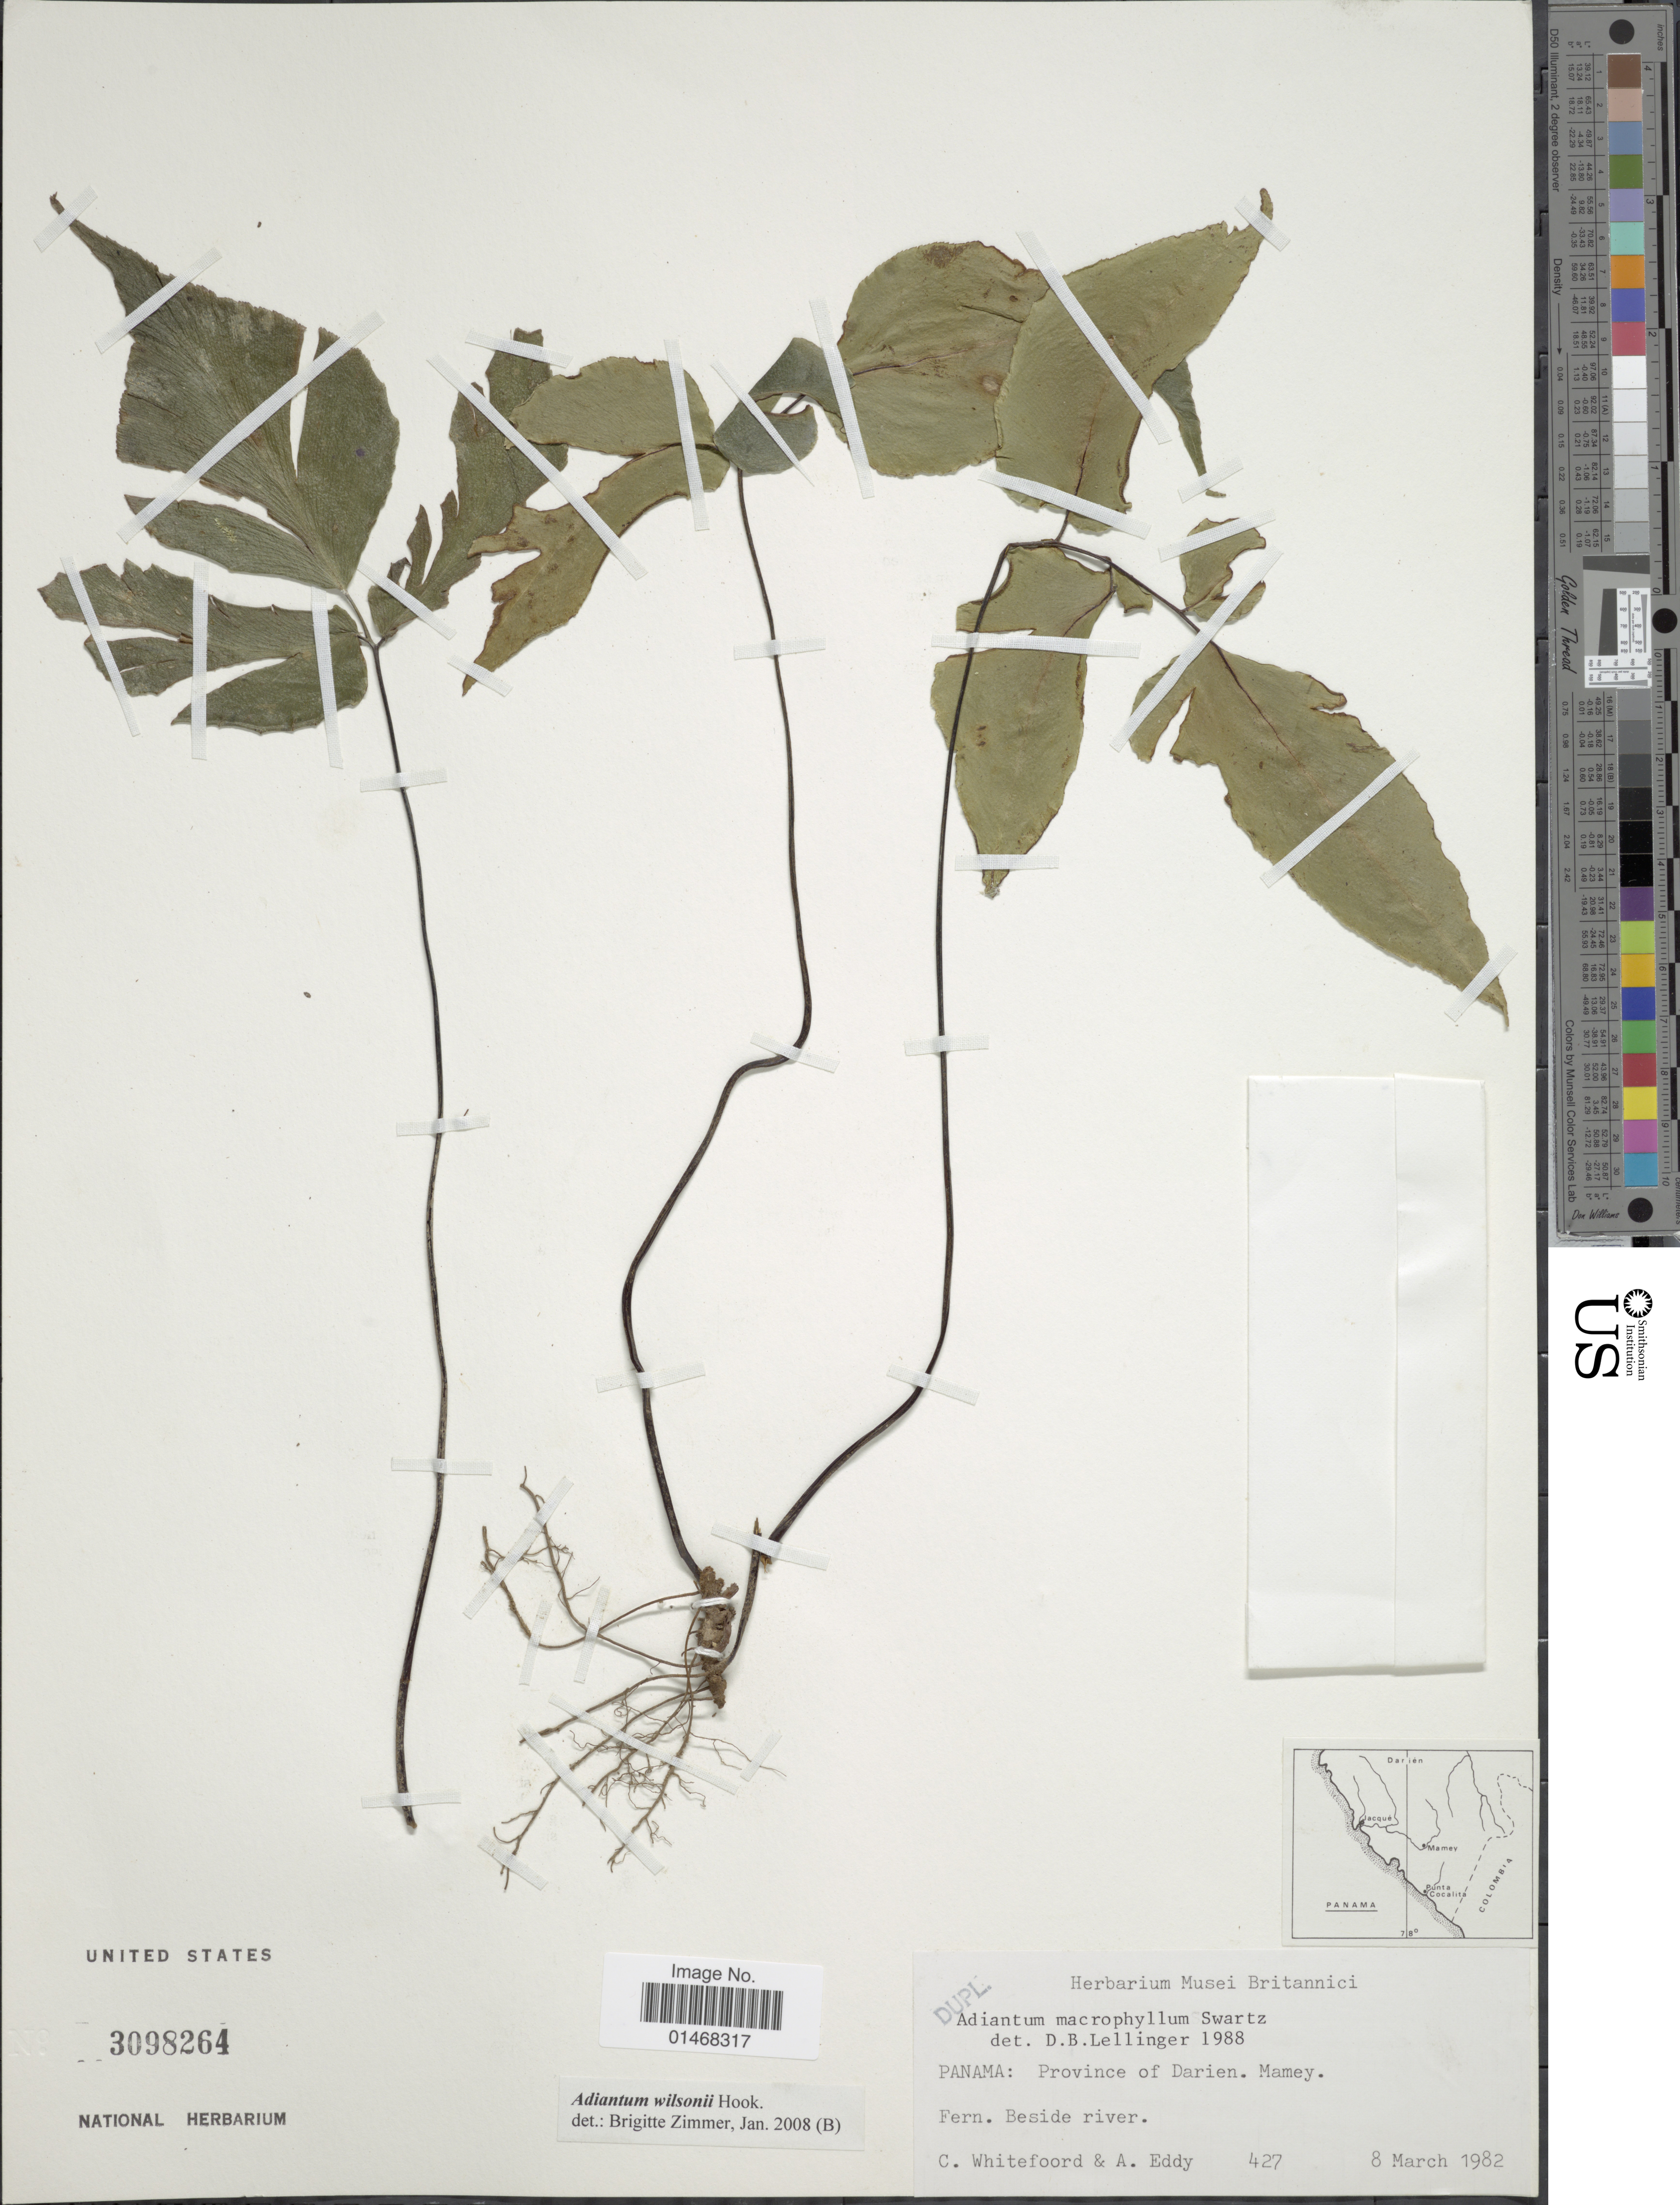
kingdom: Plantae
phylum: Tracheophyta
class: Polypodiopsida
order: Polypodiales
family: Pteridaceae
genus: Adiantum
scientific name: Adiantum wilsonii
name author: Hook.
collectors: C. Whitefoord & A. Eddy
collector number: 427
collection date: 1982-03-08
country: Panama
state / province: Darién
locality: Mamey, Fern. Beside river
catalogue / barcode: US 3098264